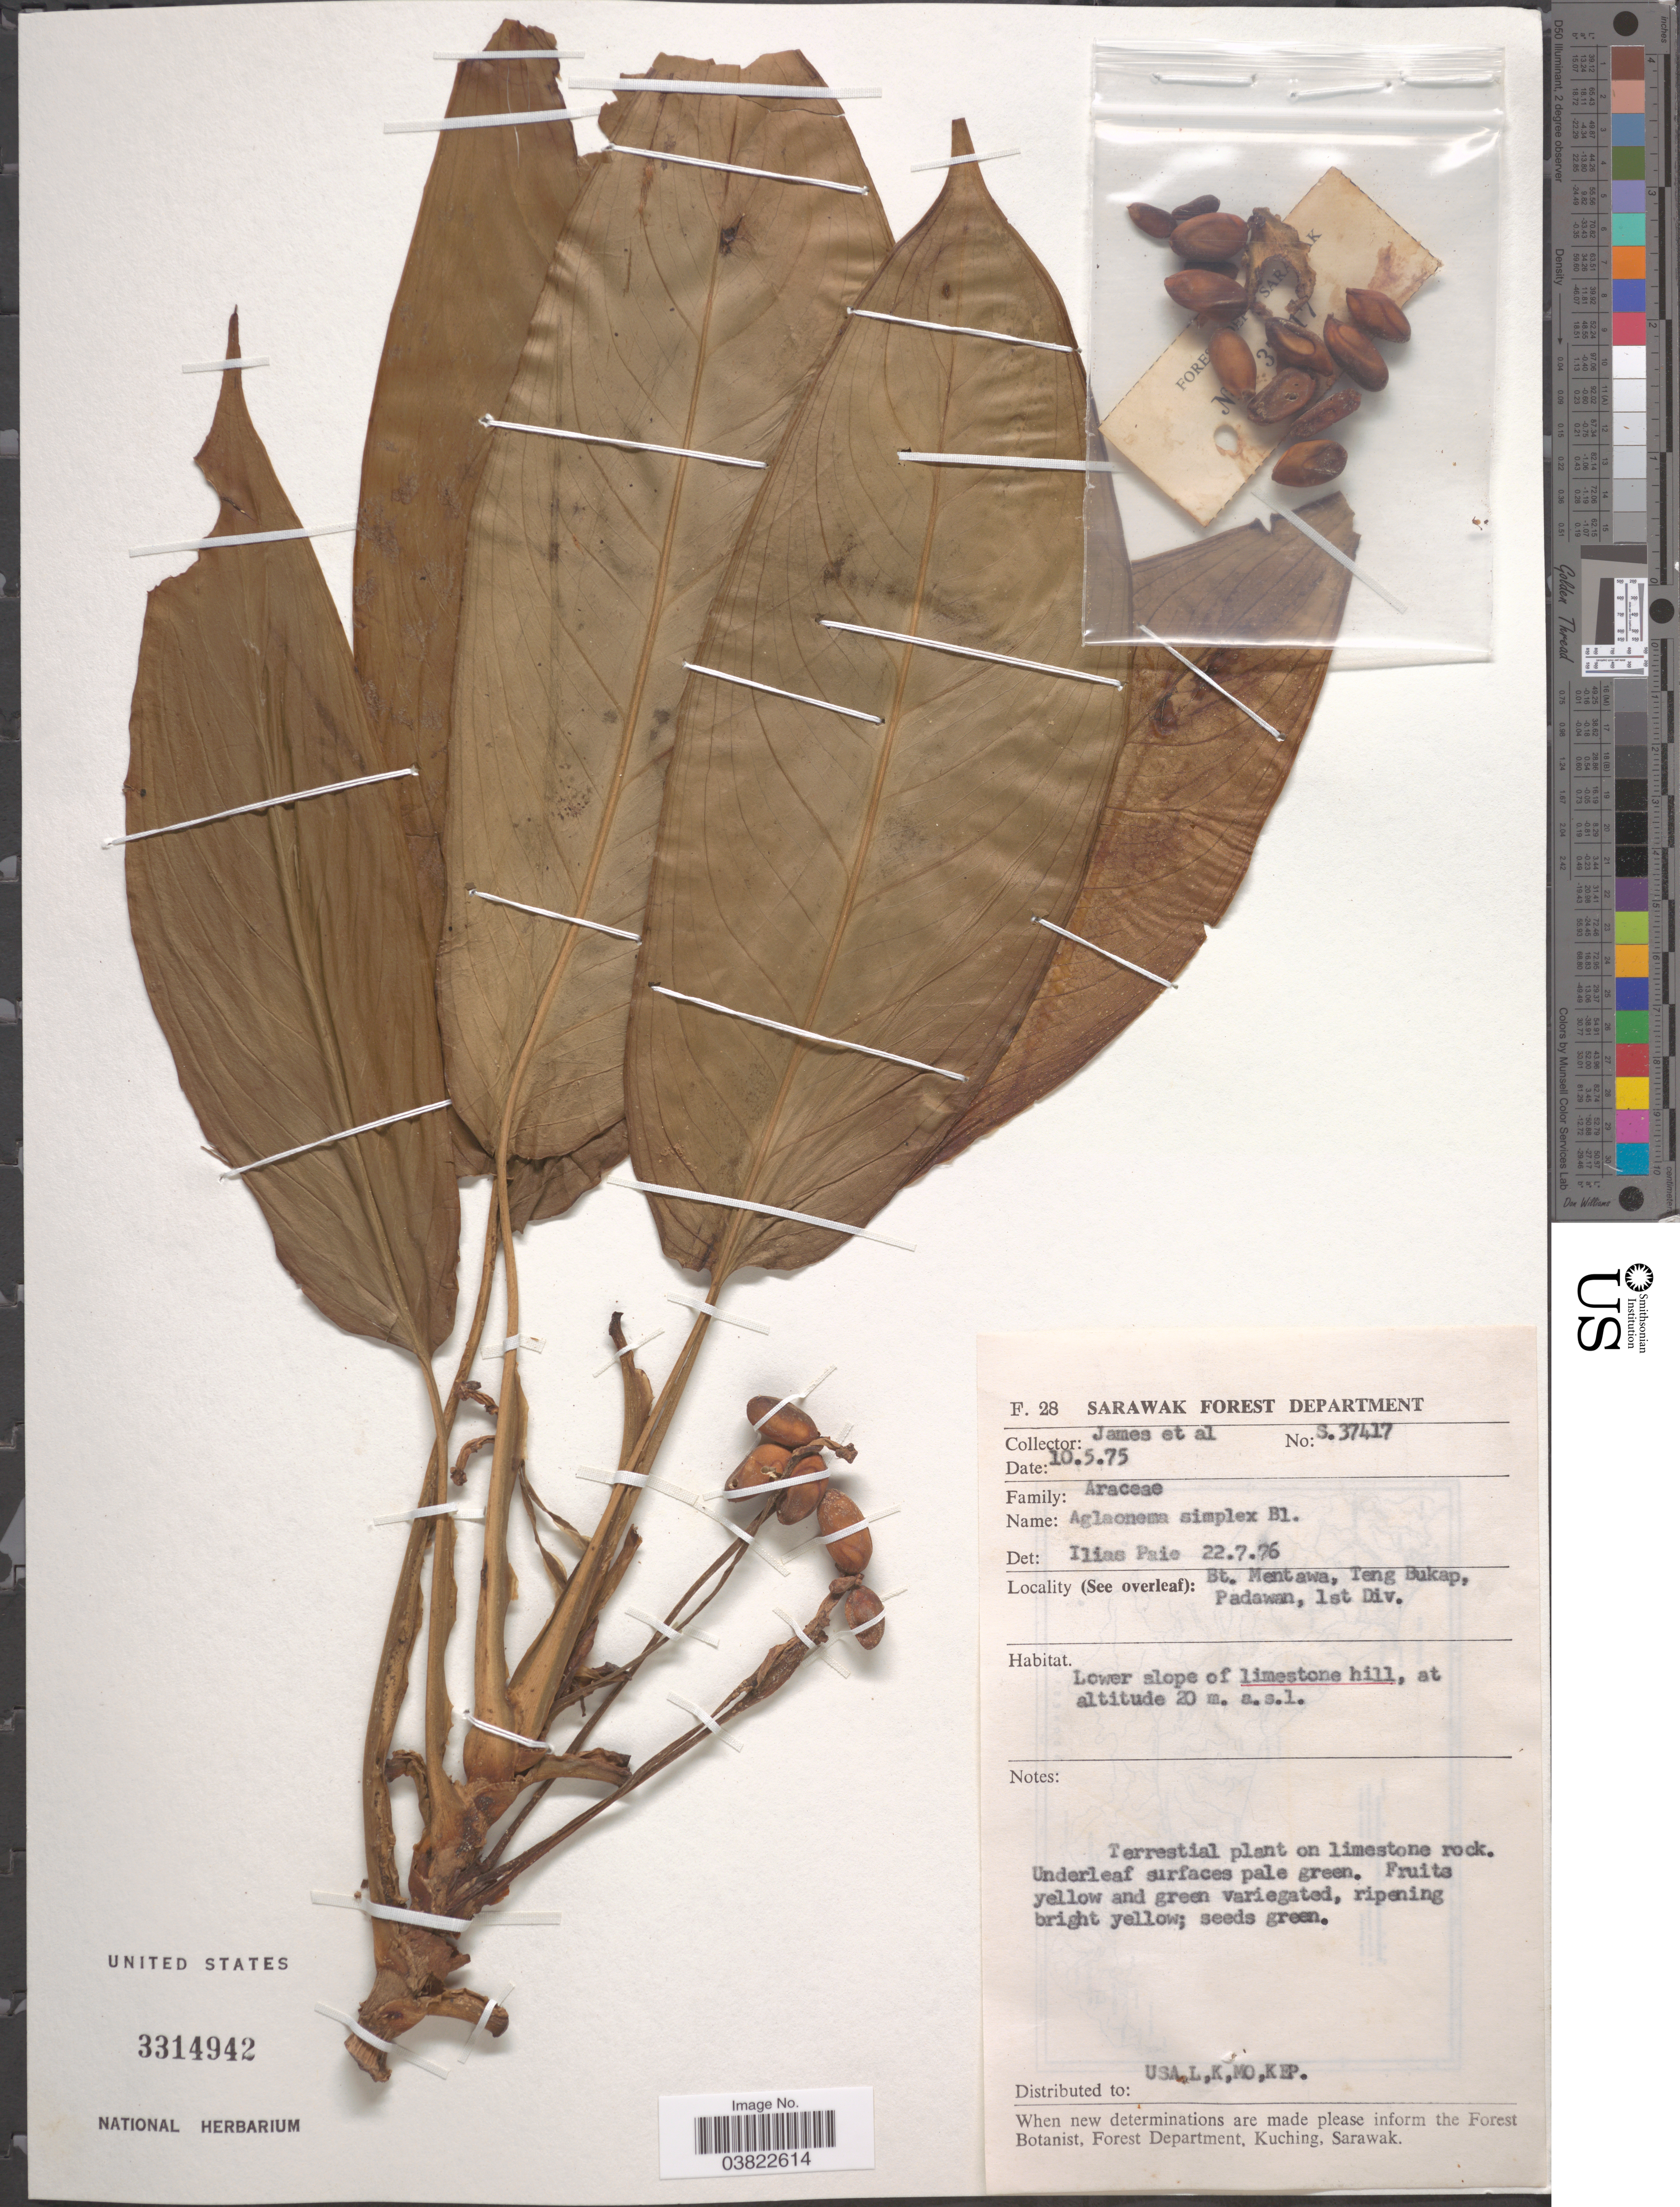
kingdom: Plantae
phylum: Tracheophyta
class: Liliopsida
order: Alismatales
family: Araceae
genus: Aglaonema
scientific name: Aglaonema simplex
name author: Blume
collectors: James, -- & et al.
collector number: S.37417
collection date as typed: Transcribed d/m/y: 10/5/75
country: Malaysia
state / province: Sarawak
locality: Bt. Mentawa, Teng Bukap, Padawan, 1st Div.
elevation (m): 20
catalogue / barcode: US 3314942